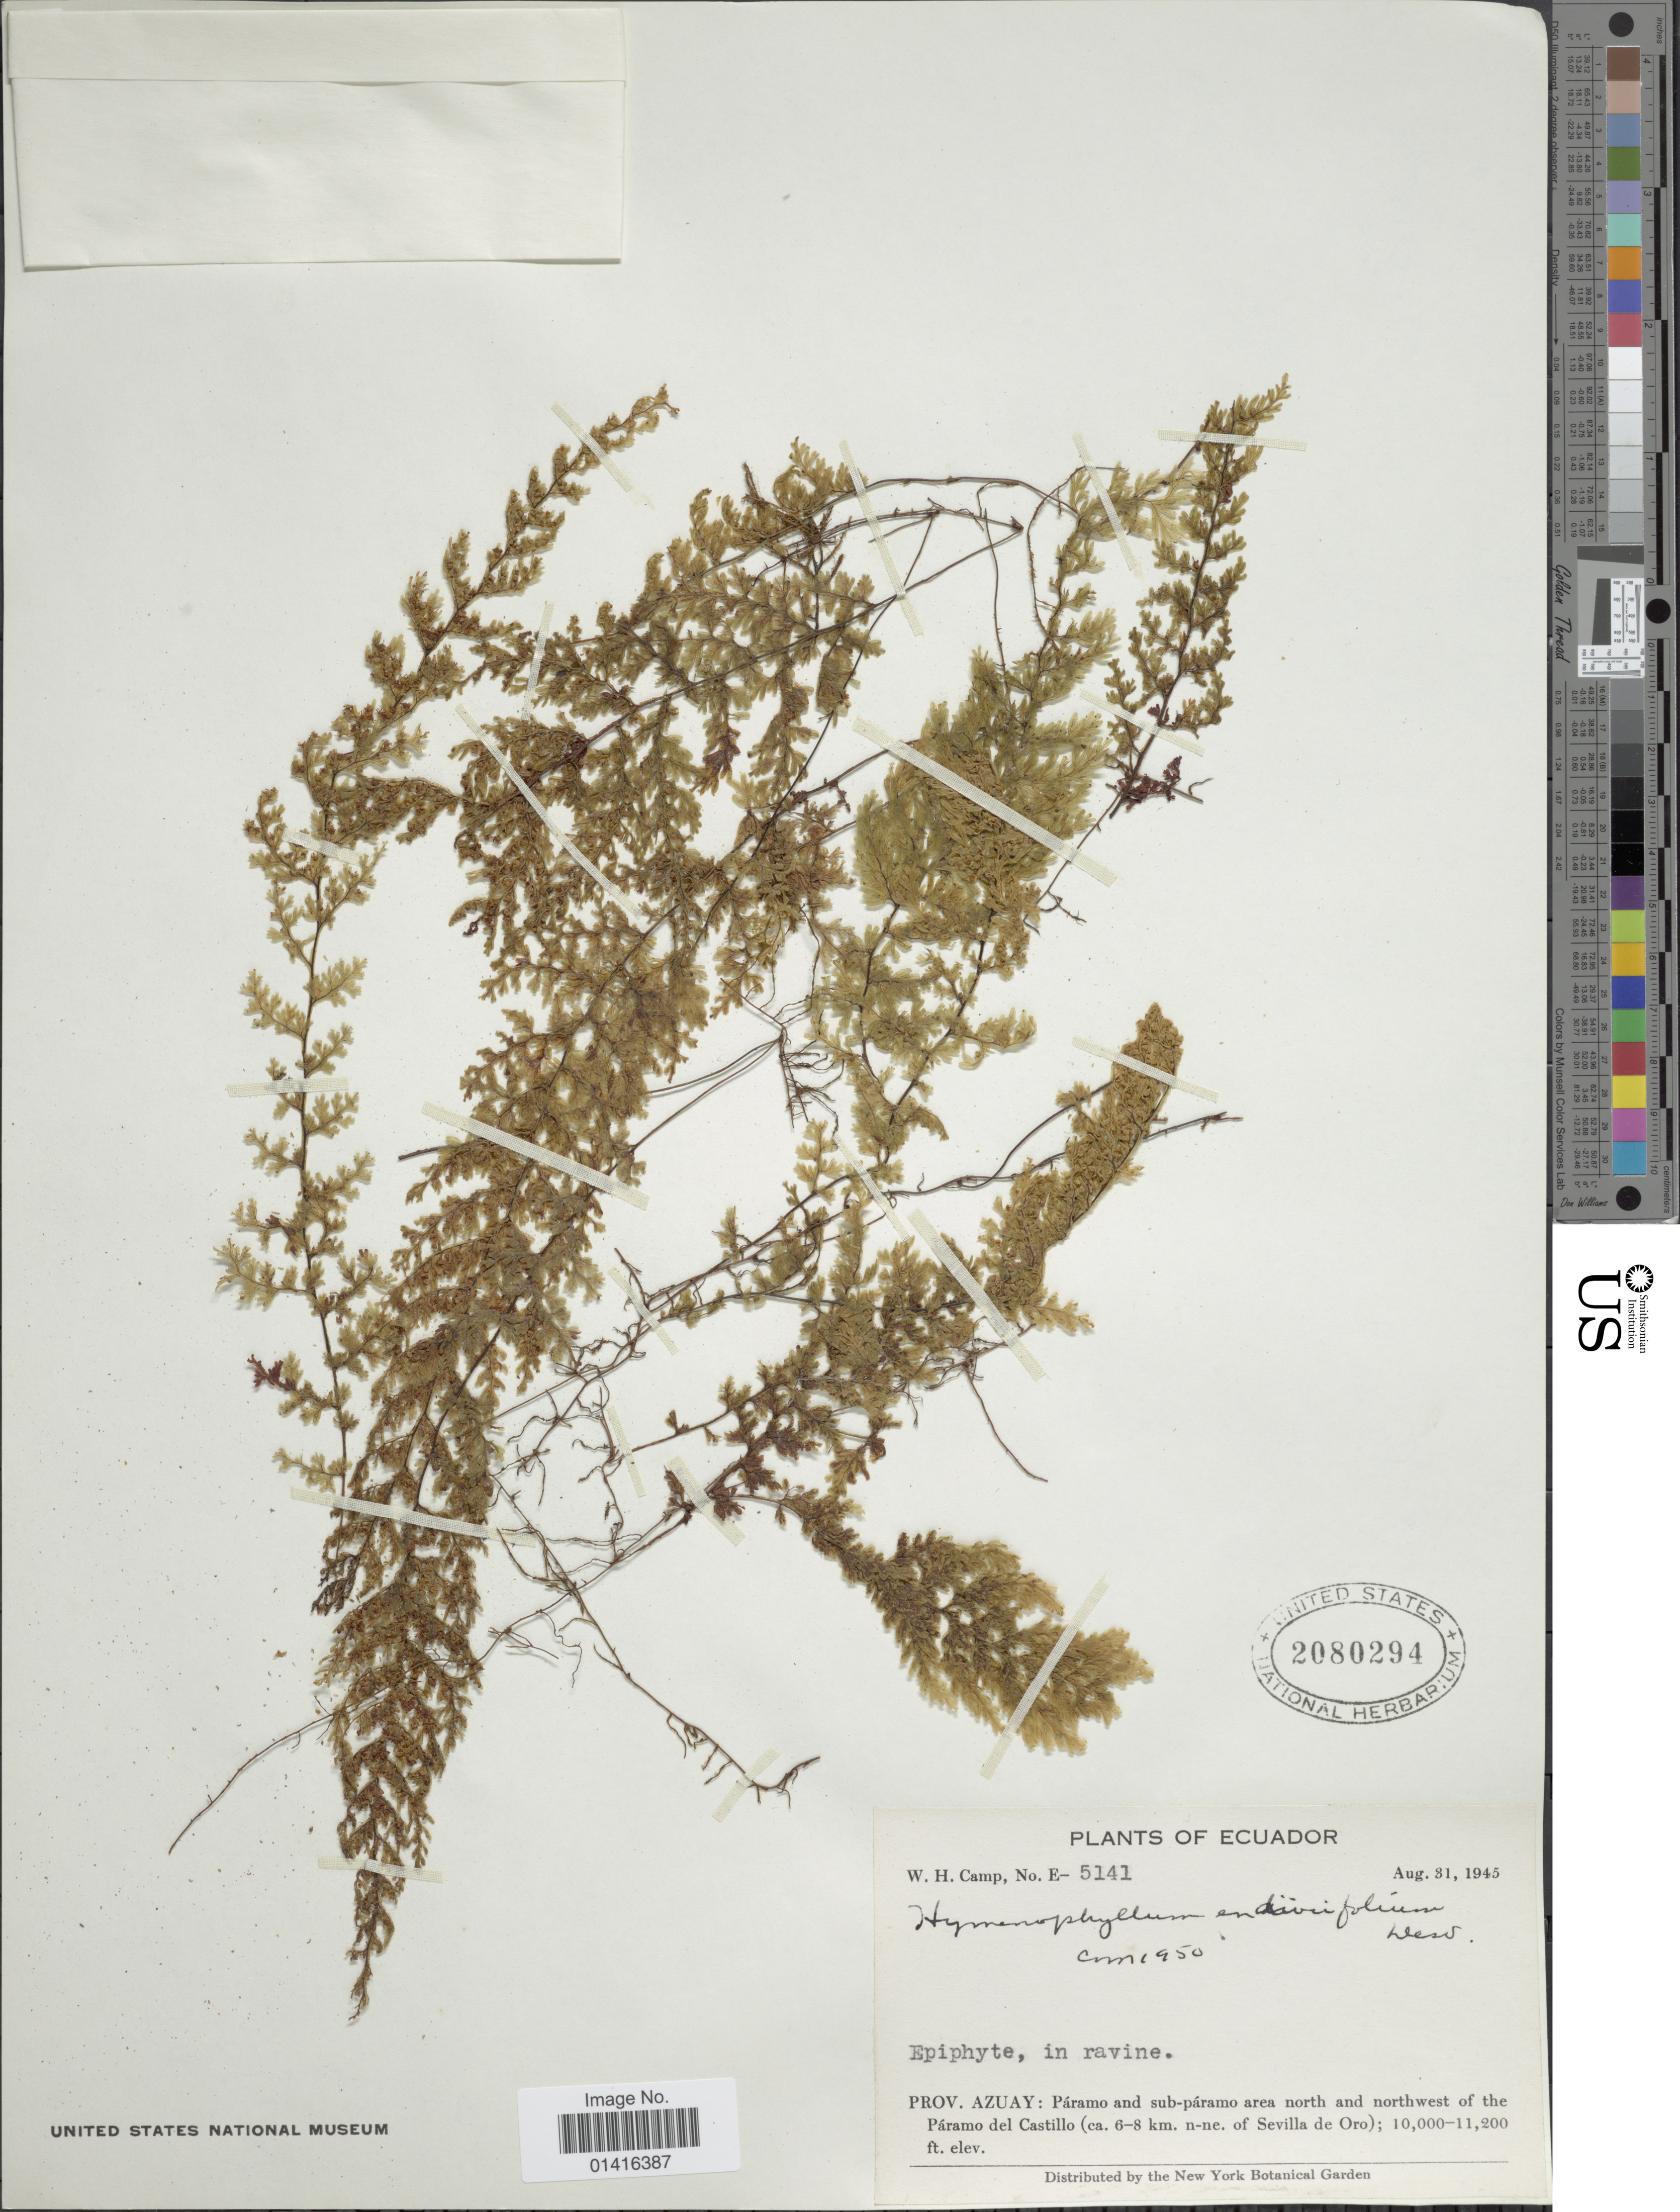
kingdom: Plantae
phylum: Tracheophyta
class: Polypodiopsida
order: Hymenophyllales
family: Hymenophyllaceae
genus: Hymenophyllum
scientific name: Hymenophyllum myriocarpum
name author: Hook.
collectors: W. H. Camp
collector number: E-5141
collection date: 1945-08-31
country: Ecuador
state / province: Azuay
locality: Páramo and sub-páramo area north and northwest of the Páramo del Castillo (ca. 6-8km. n-ne. of Sevilla de Oro).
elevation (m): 3048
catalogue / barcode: US 2080294